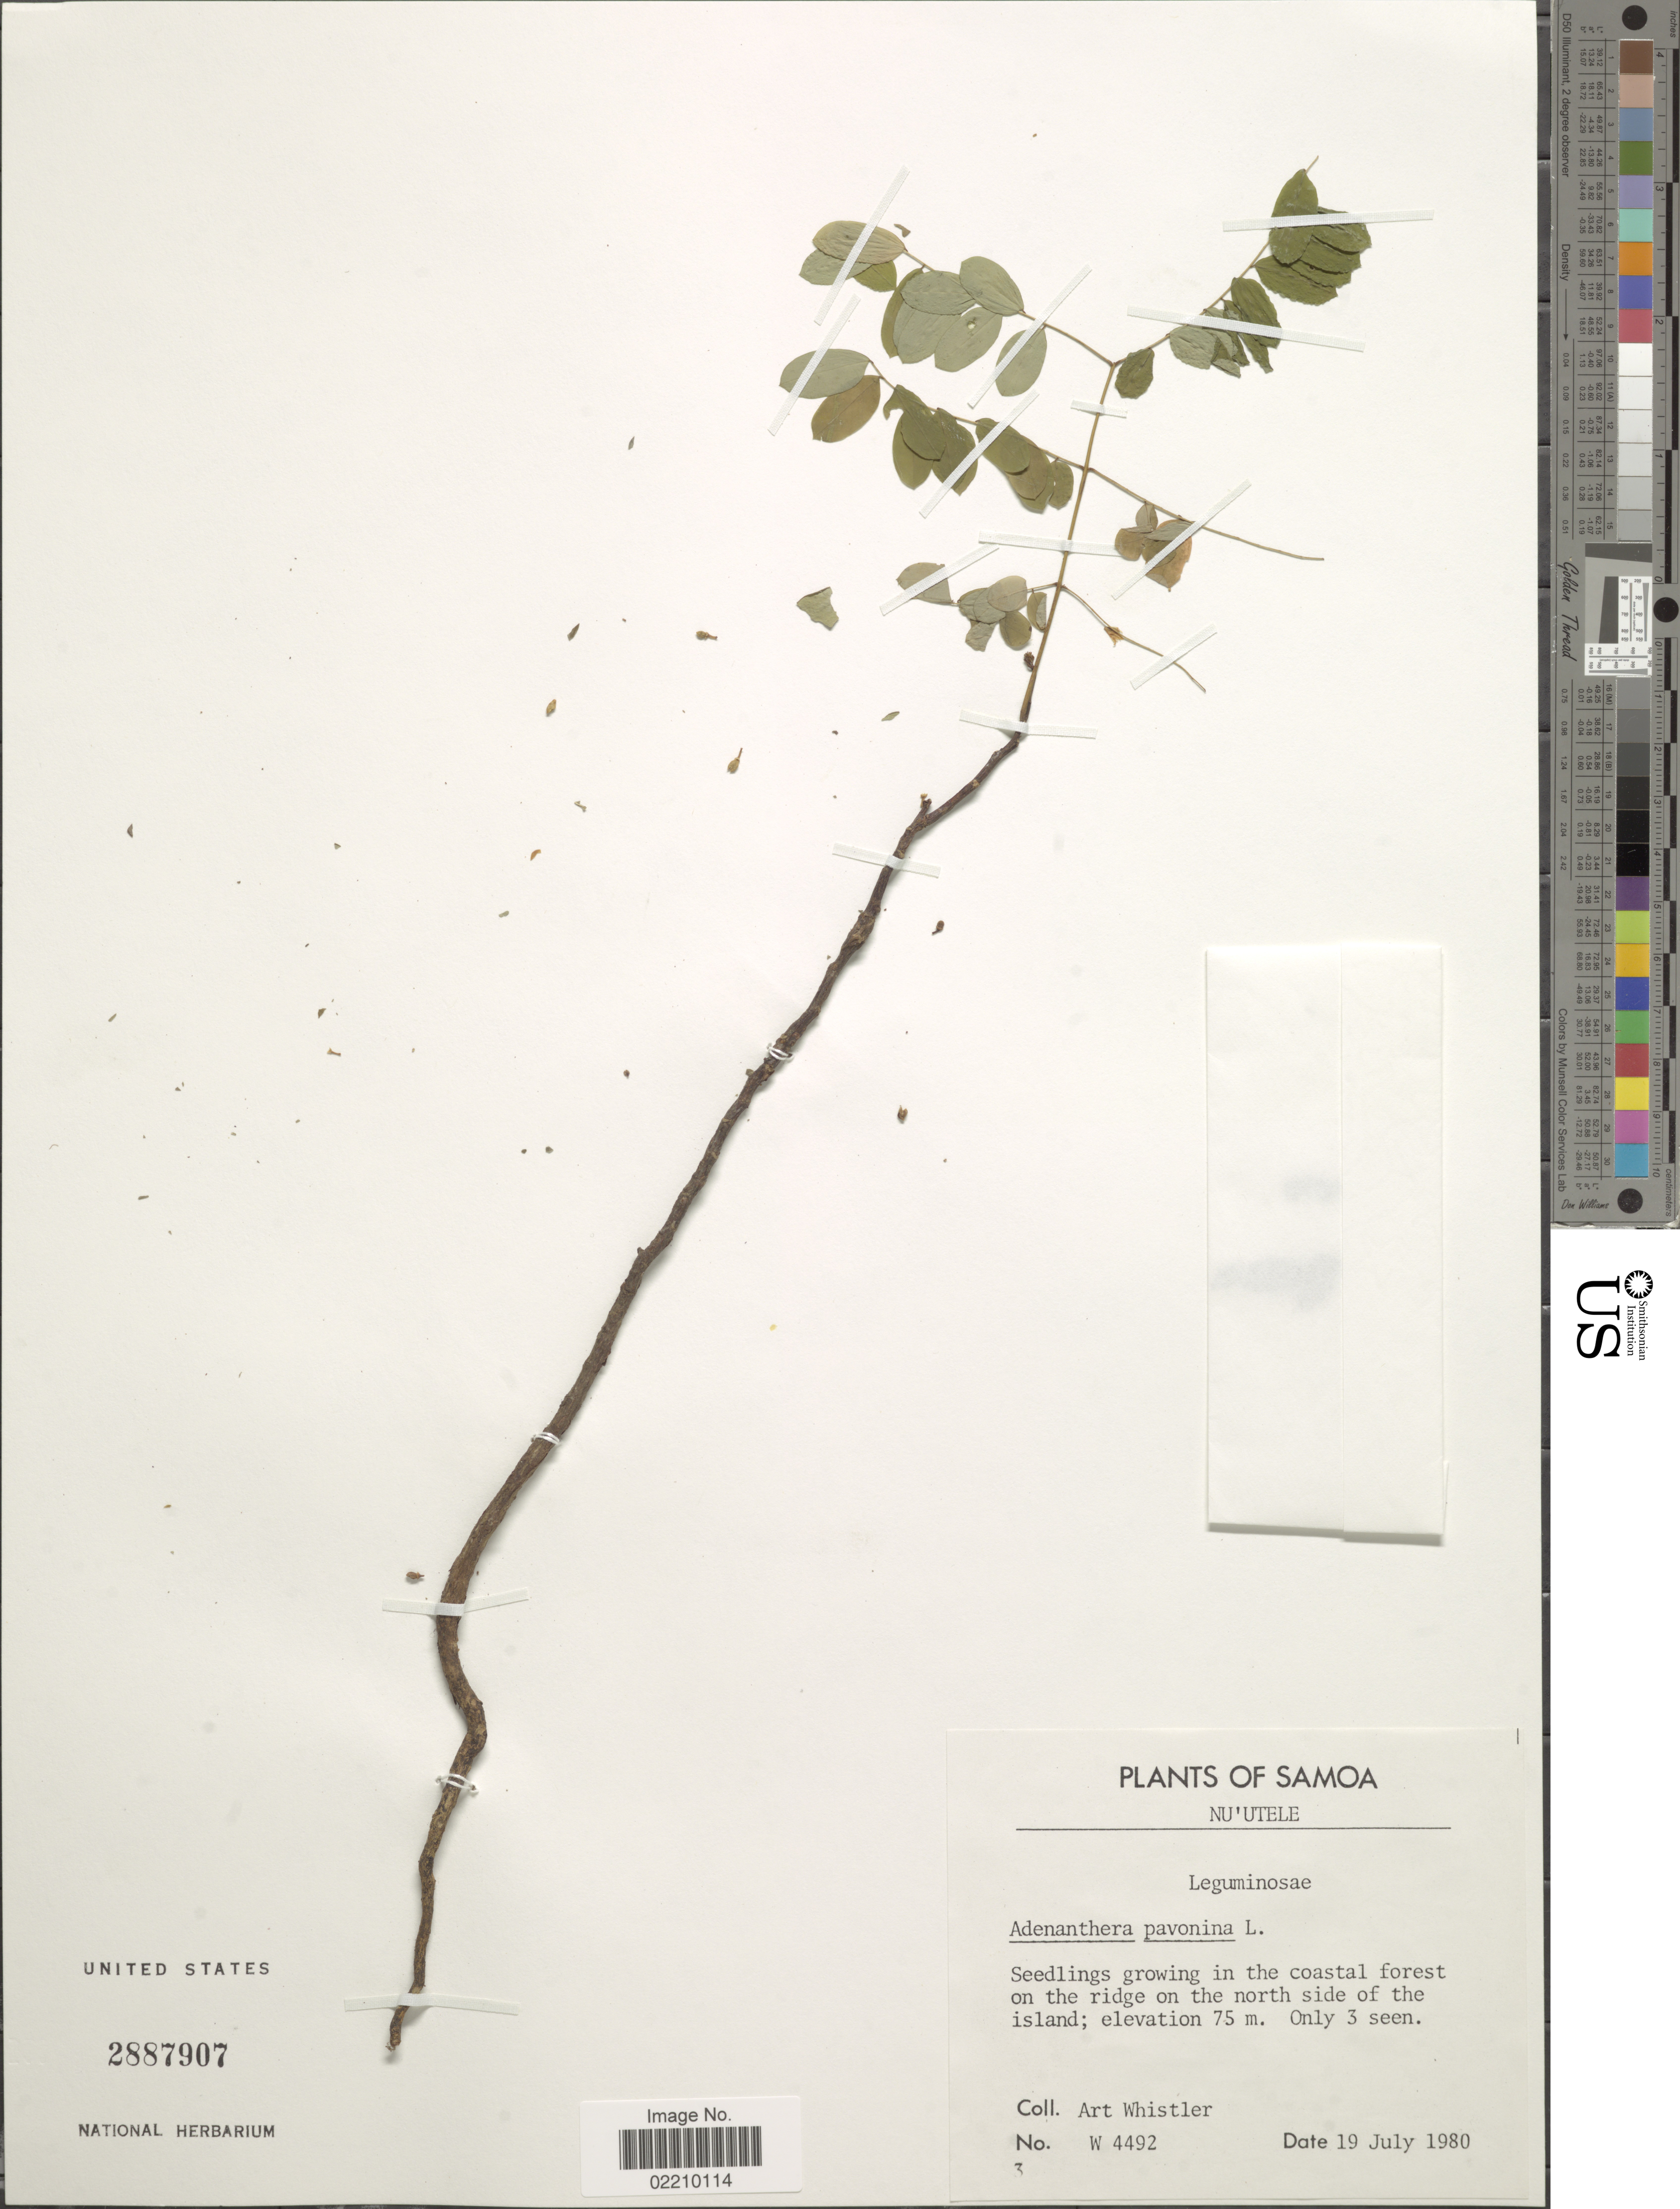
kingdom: Plantae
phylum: Tracheophyta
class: Magnoliopsida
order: Fabales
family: Fabaceae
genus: Adenanthera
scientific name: Adenanthera pavonina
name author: L.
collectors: A. Whistler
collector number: W 4492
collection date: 1980-07-19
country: Samoa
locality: Samoa, Nu' Utele, In the coastal forest on the ridge on the north side of the island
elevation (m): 75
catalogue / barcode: US 2887907